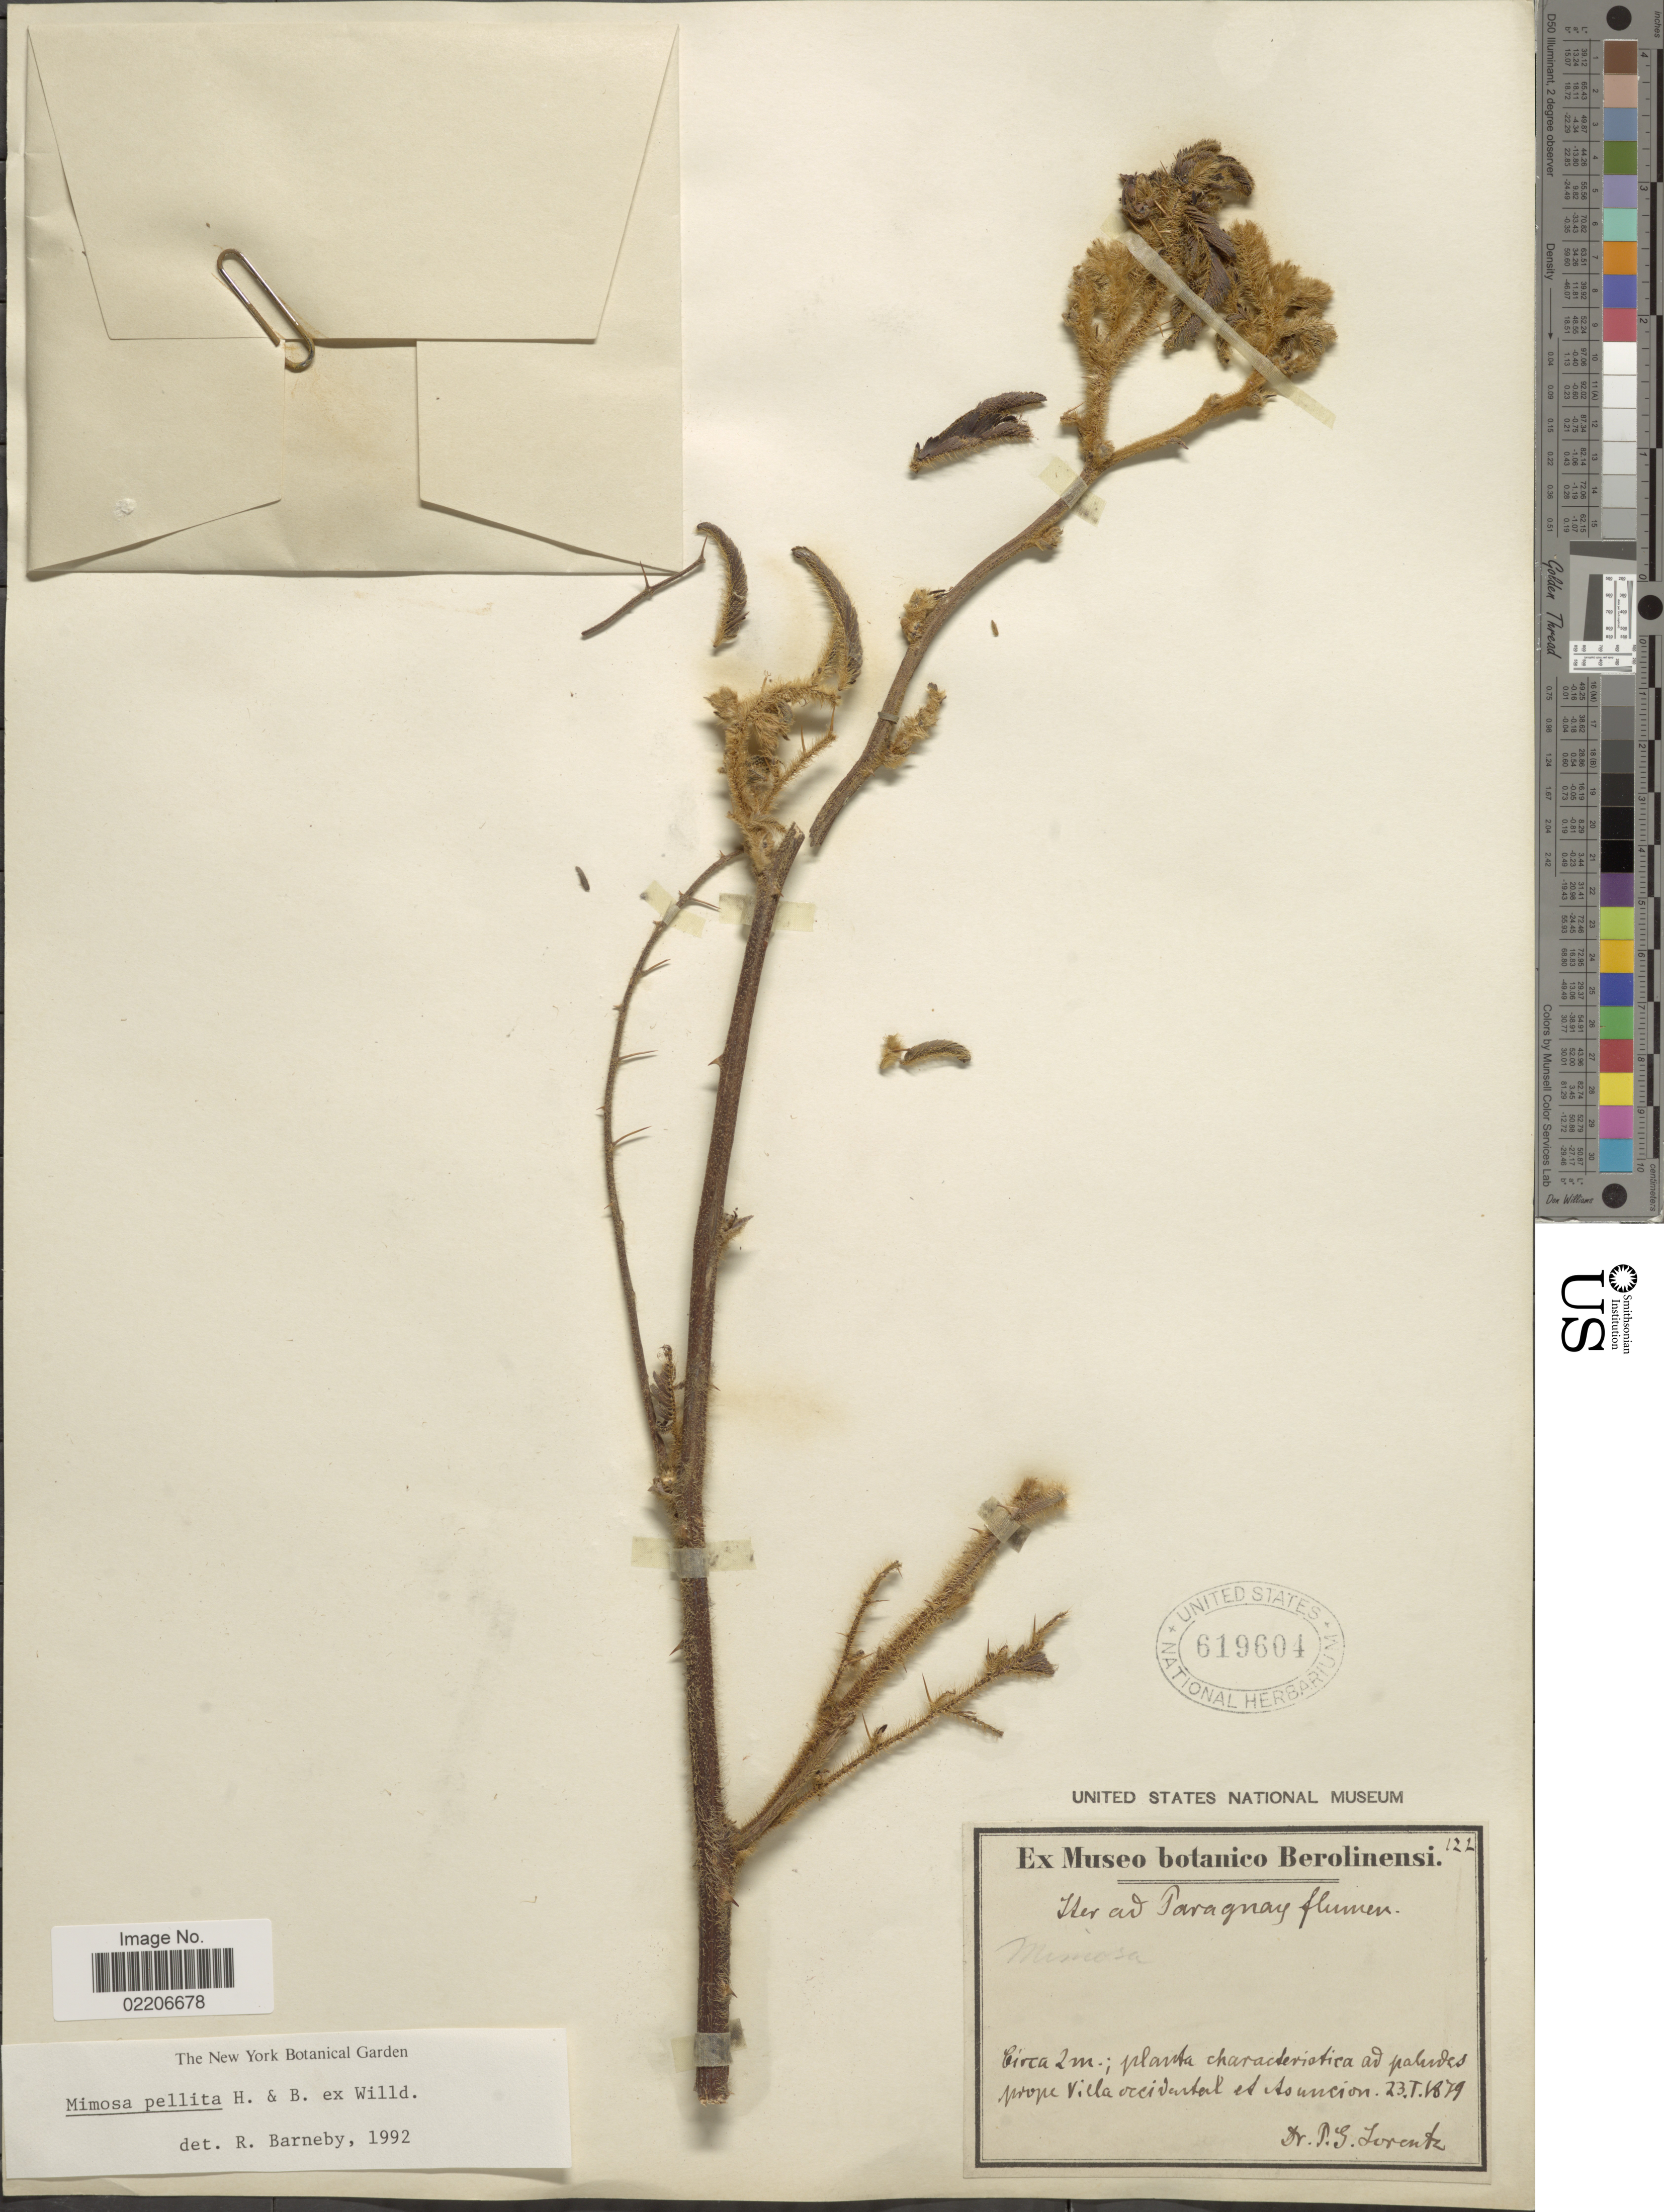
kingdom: Plantae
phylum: Tracheophyta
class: Magnoliopsida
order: Fabales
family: Fabaceae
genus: Mimosa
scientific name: Mimosa pellita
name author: Humb. & Bonpl. ex Willd.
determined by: Barneby, Rupert C., (NY)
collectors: P. G. Lorentz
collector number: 122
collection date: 1879-01-23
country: Paraguay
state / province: Asuncion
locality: Prope Villa occidental et Asuncion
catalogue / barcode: US 619604